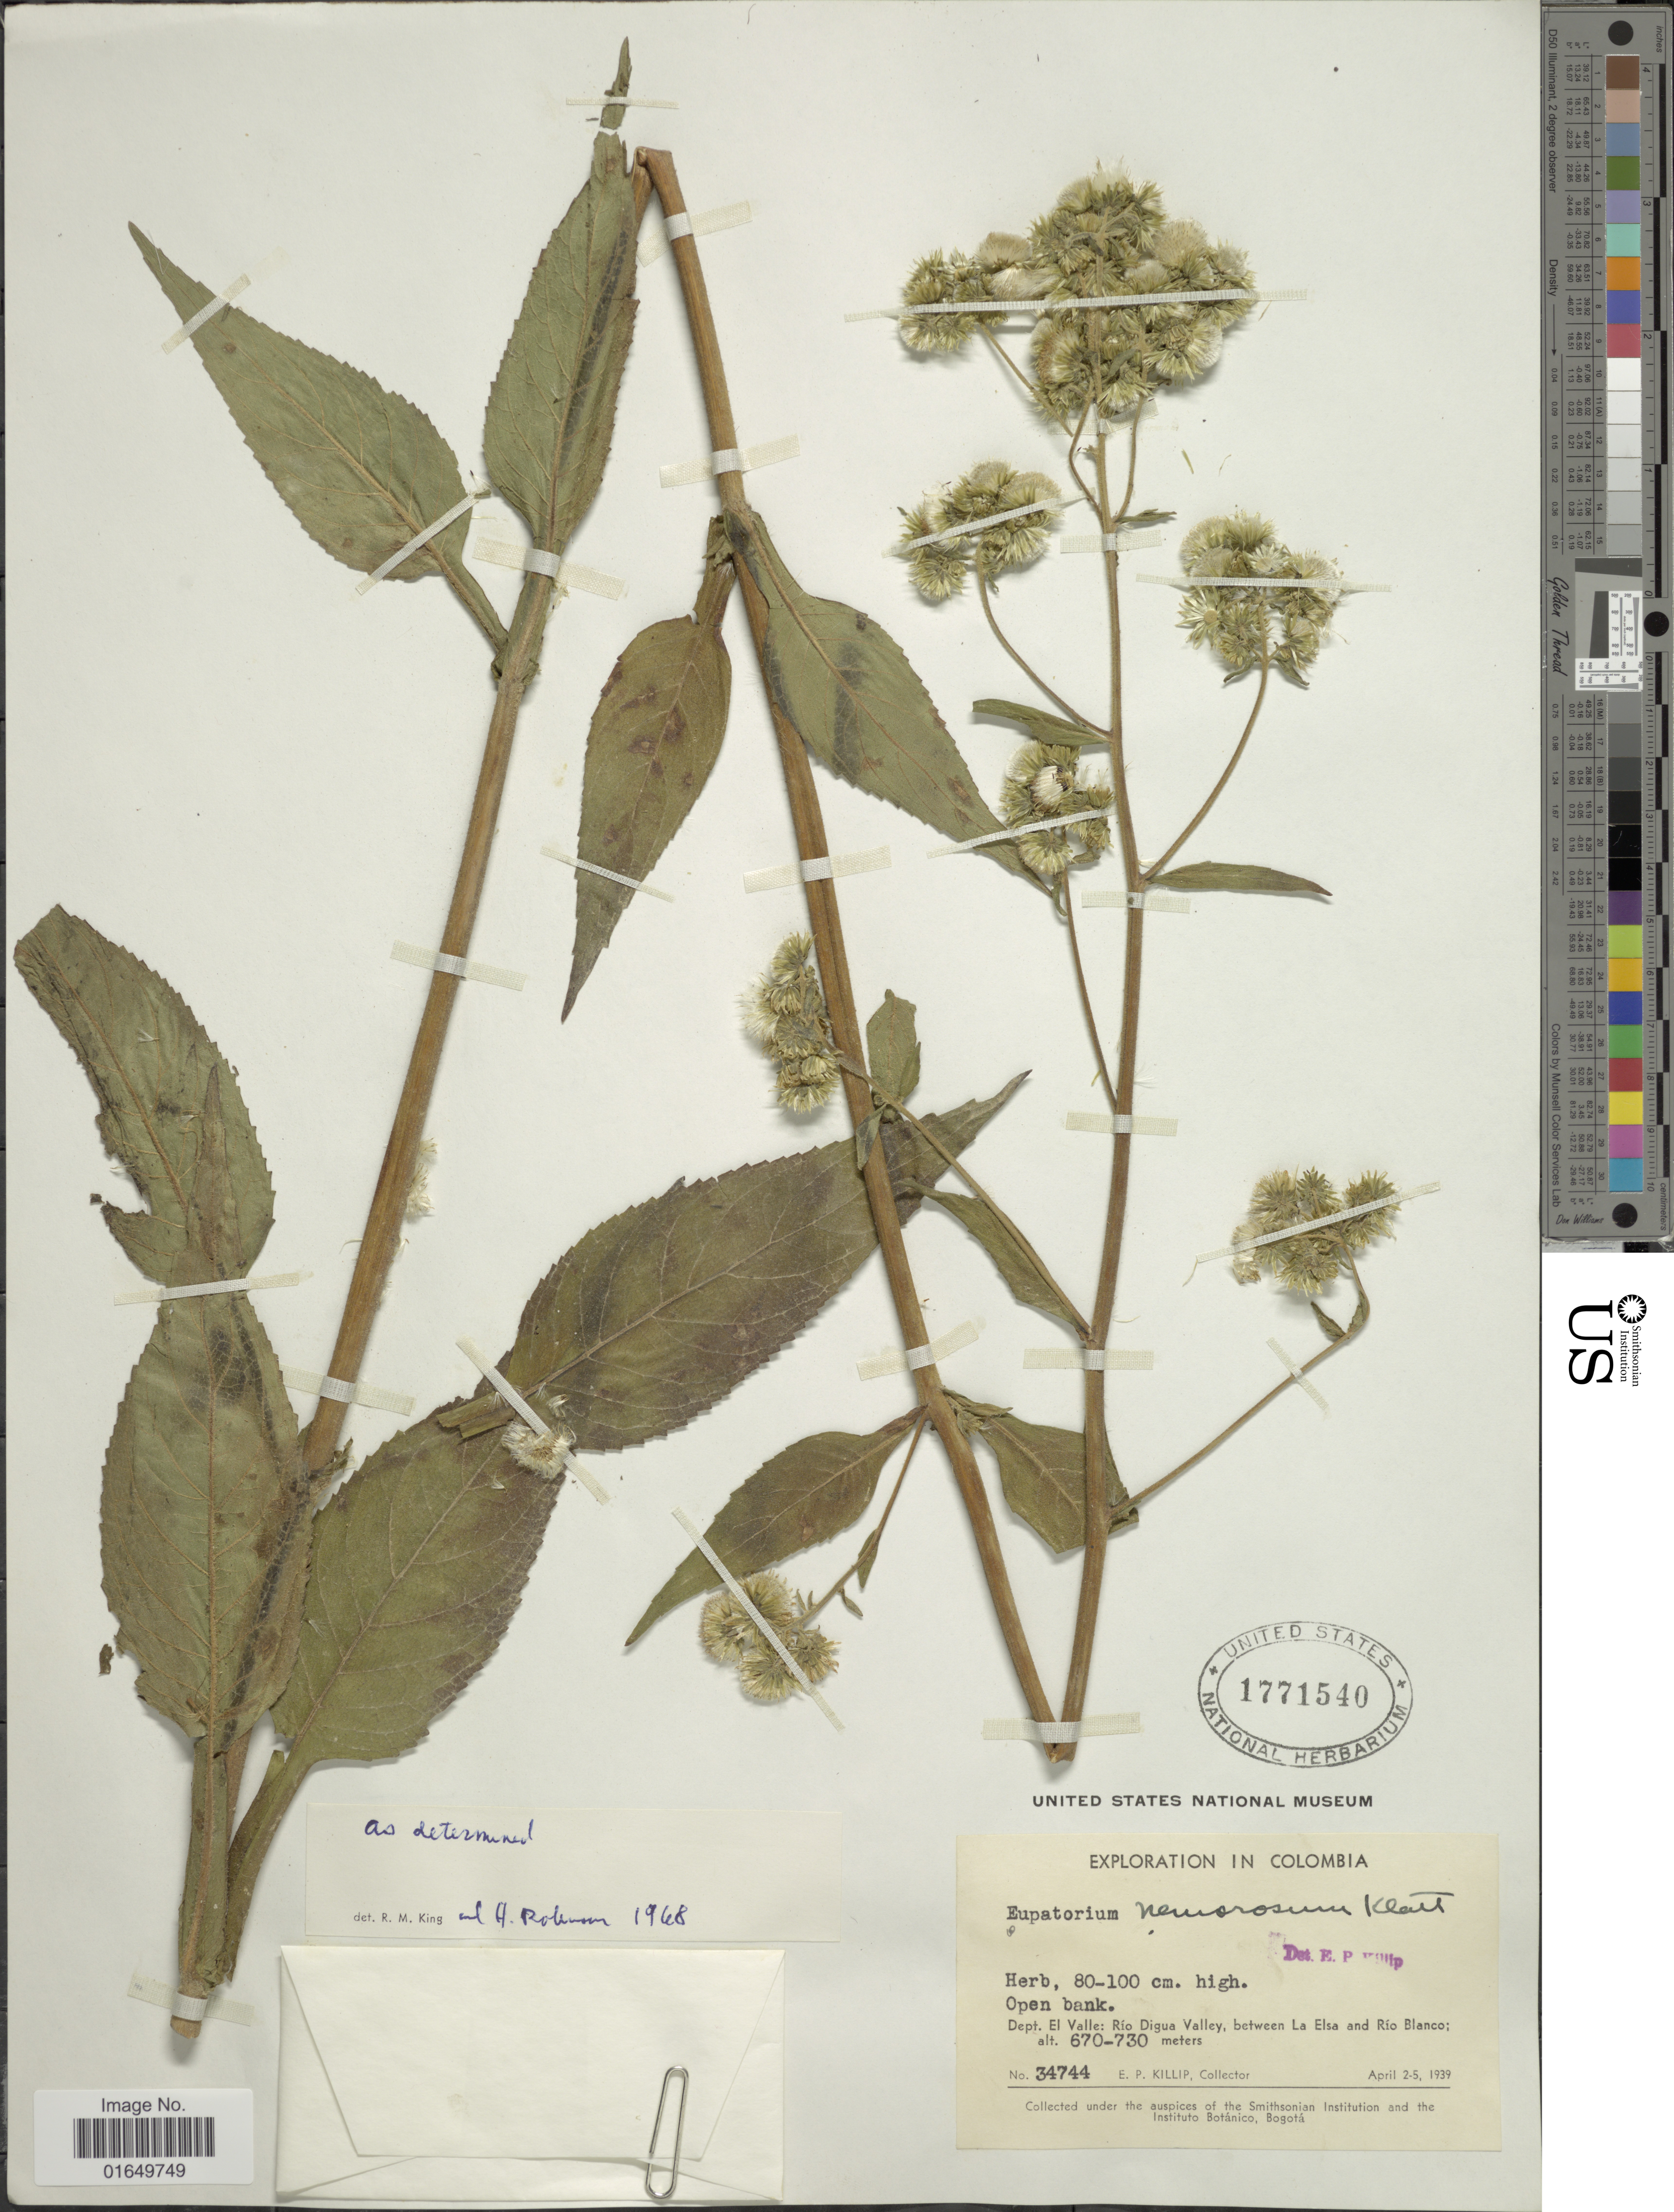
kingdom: Plantae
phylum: Tracheophyta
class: Magnoliopsida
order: Asterales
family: Asteraceae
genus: Polyanthina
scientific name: Polyanthina nemorosa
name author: (Klatt) R.M. King & H. Rob.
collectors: E. P. Killip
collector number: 34744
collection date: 1939-04-02/1939-04-05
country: Colombia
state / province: Valle del Cauca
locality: Dept. El Valle: Río Digua Valley, between La Elsa and Río Blanco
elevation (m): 670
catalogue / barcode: US 1771540